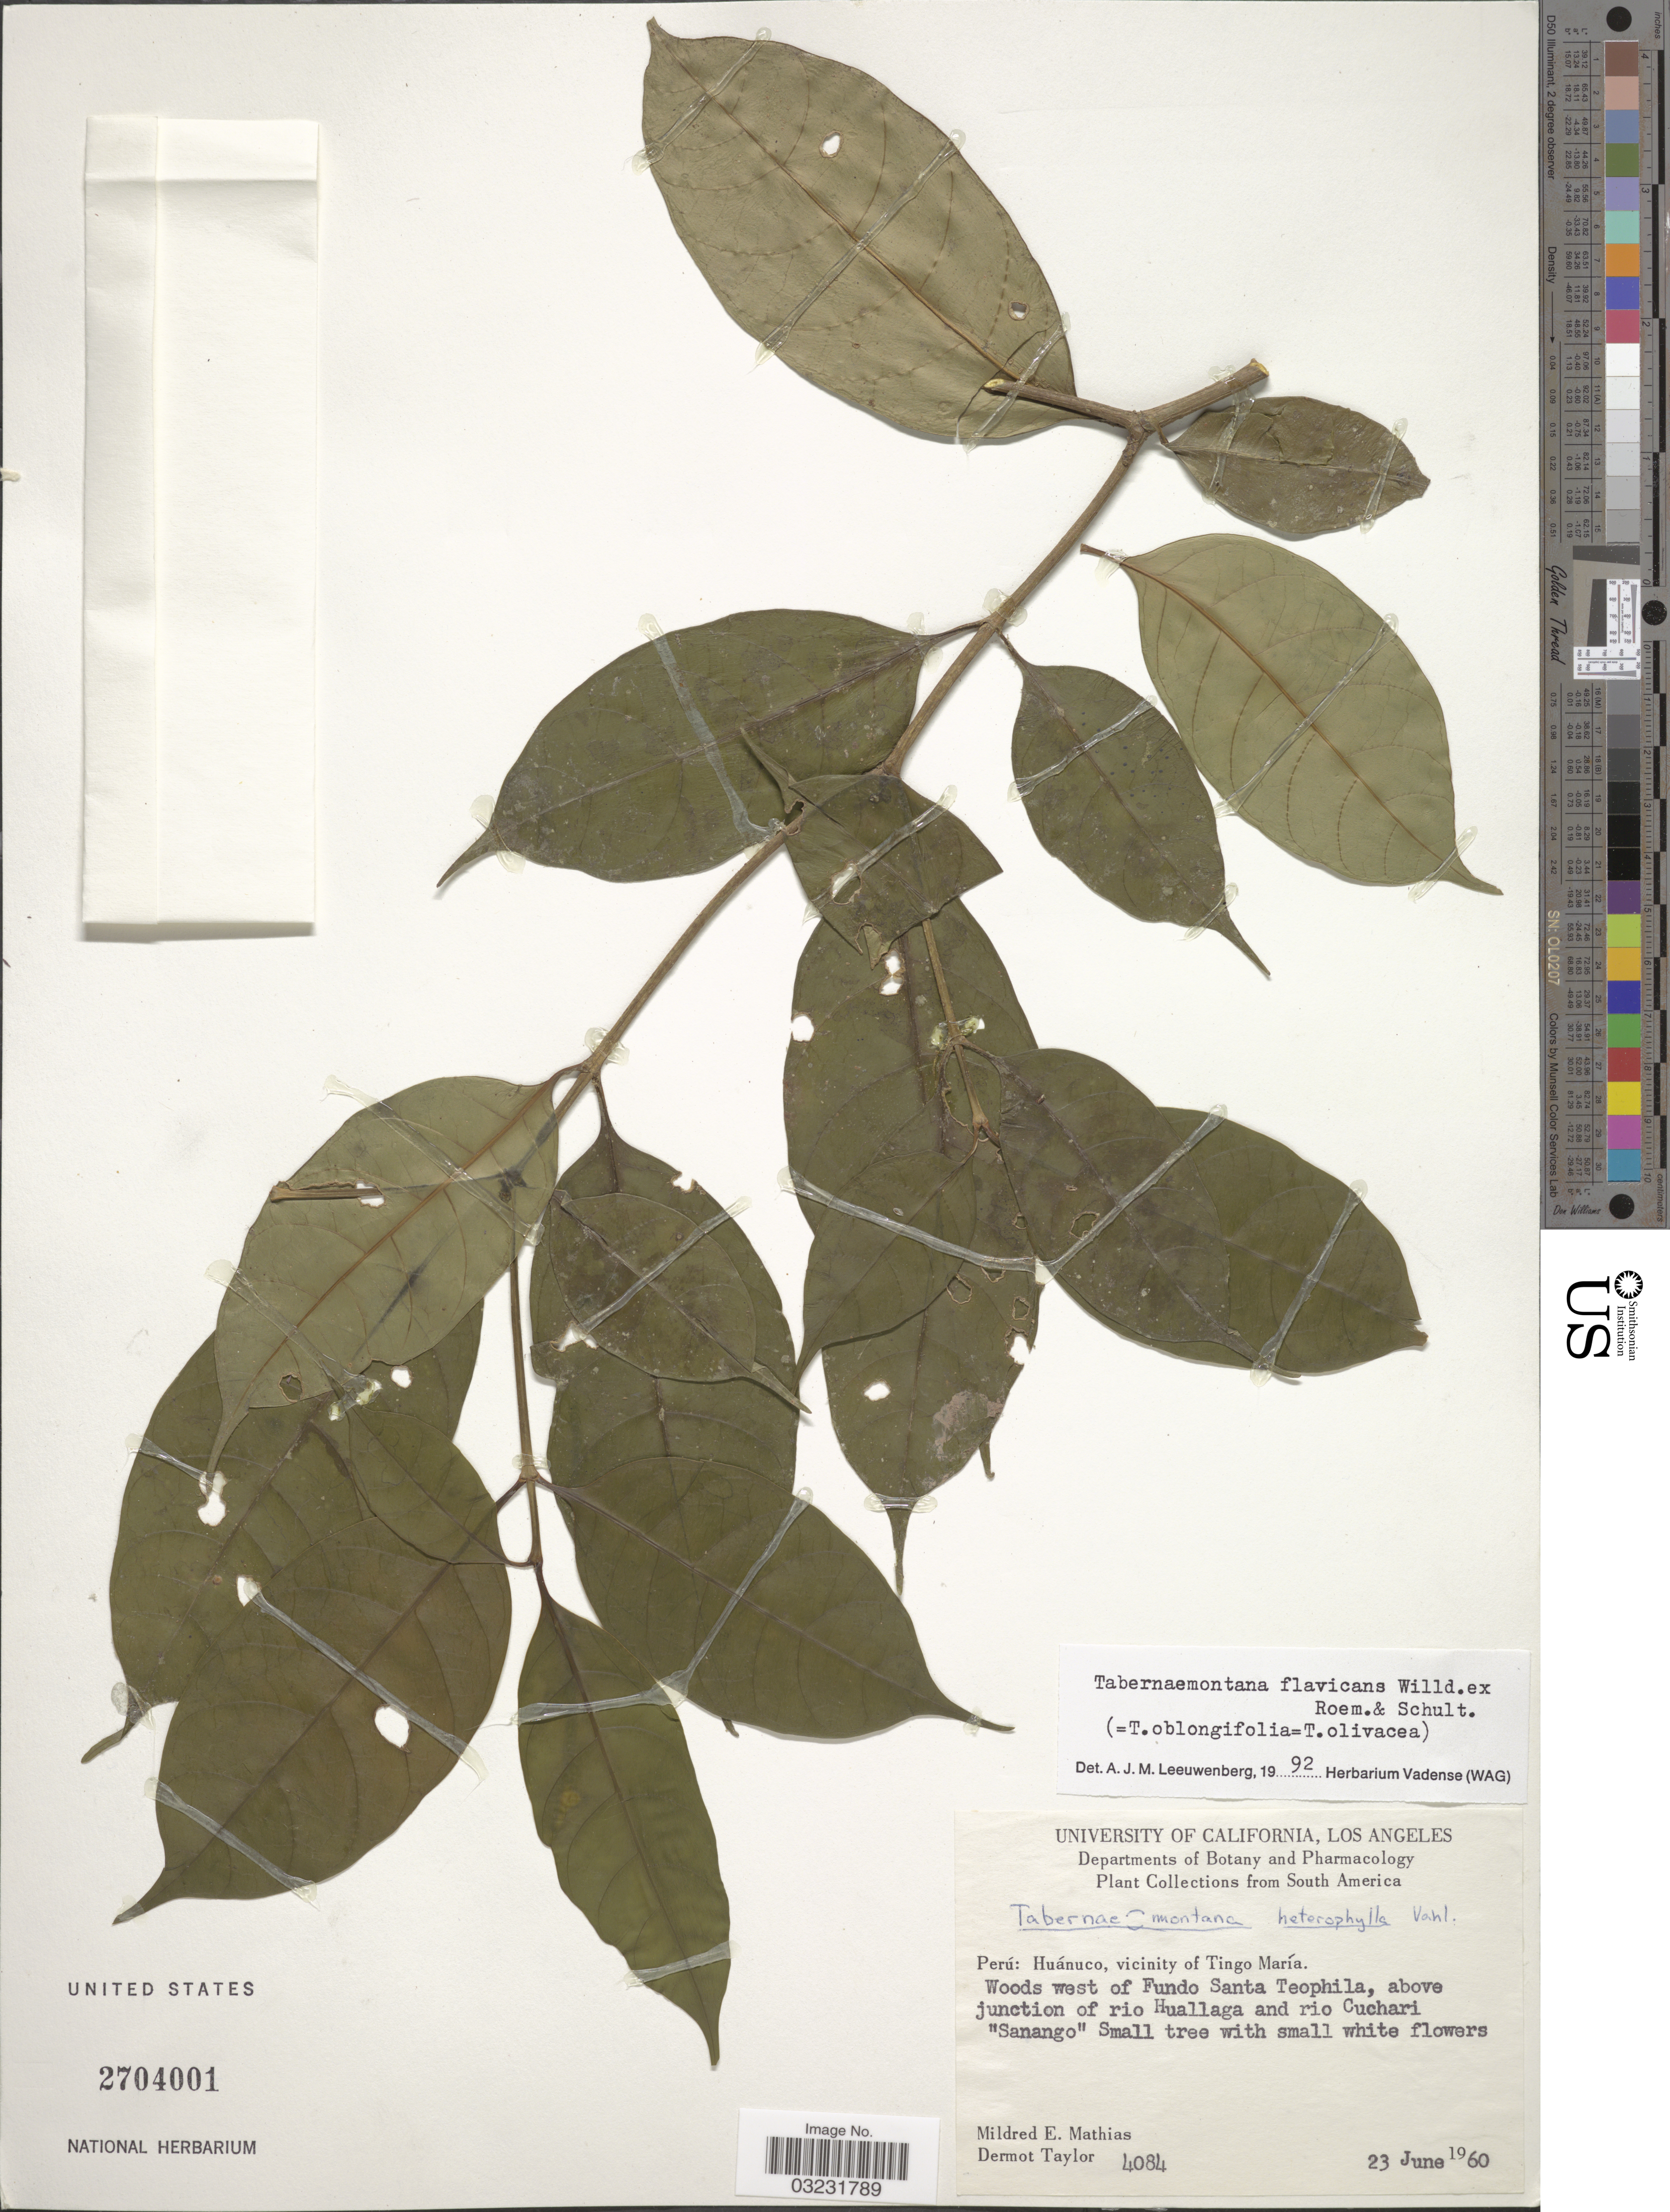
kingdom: Plantae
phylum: Tracheophyta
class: Magnoliopsida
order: Gentianales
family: Apocynaceae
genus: Tabernaemontana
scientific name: Tabernaemontana flavicans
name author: Willd. ex Roem. & Schult.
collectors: M. E. Mathias & D. Taylor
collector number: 4084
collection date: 1960-06-23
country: Peru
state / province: Huánuco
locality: Vicinity of Tingo María. Woods west of Fundo Santa Teophila, above junction of rio Huallaga and rio Cuchari.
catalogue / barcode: US 2704001